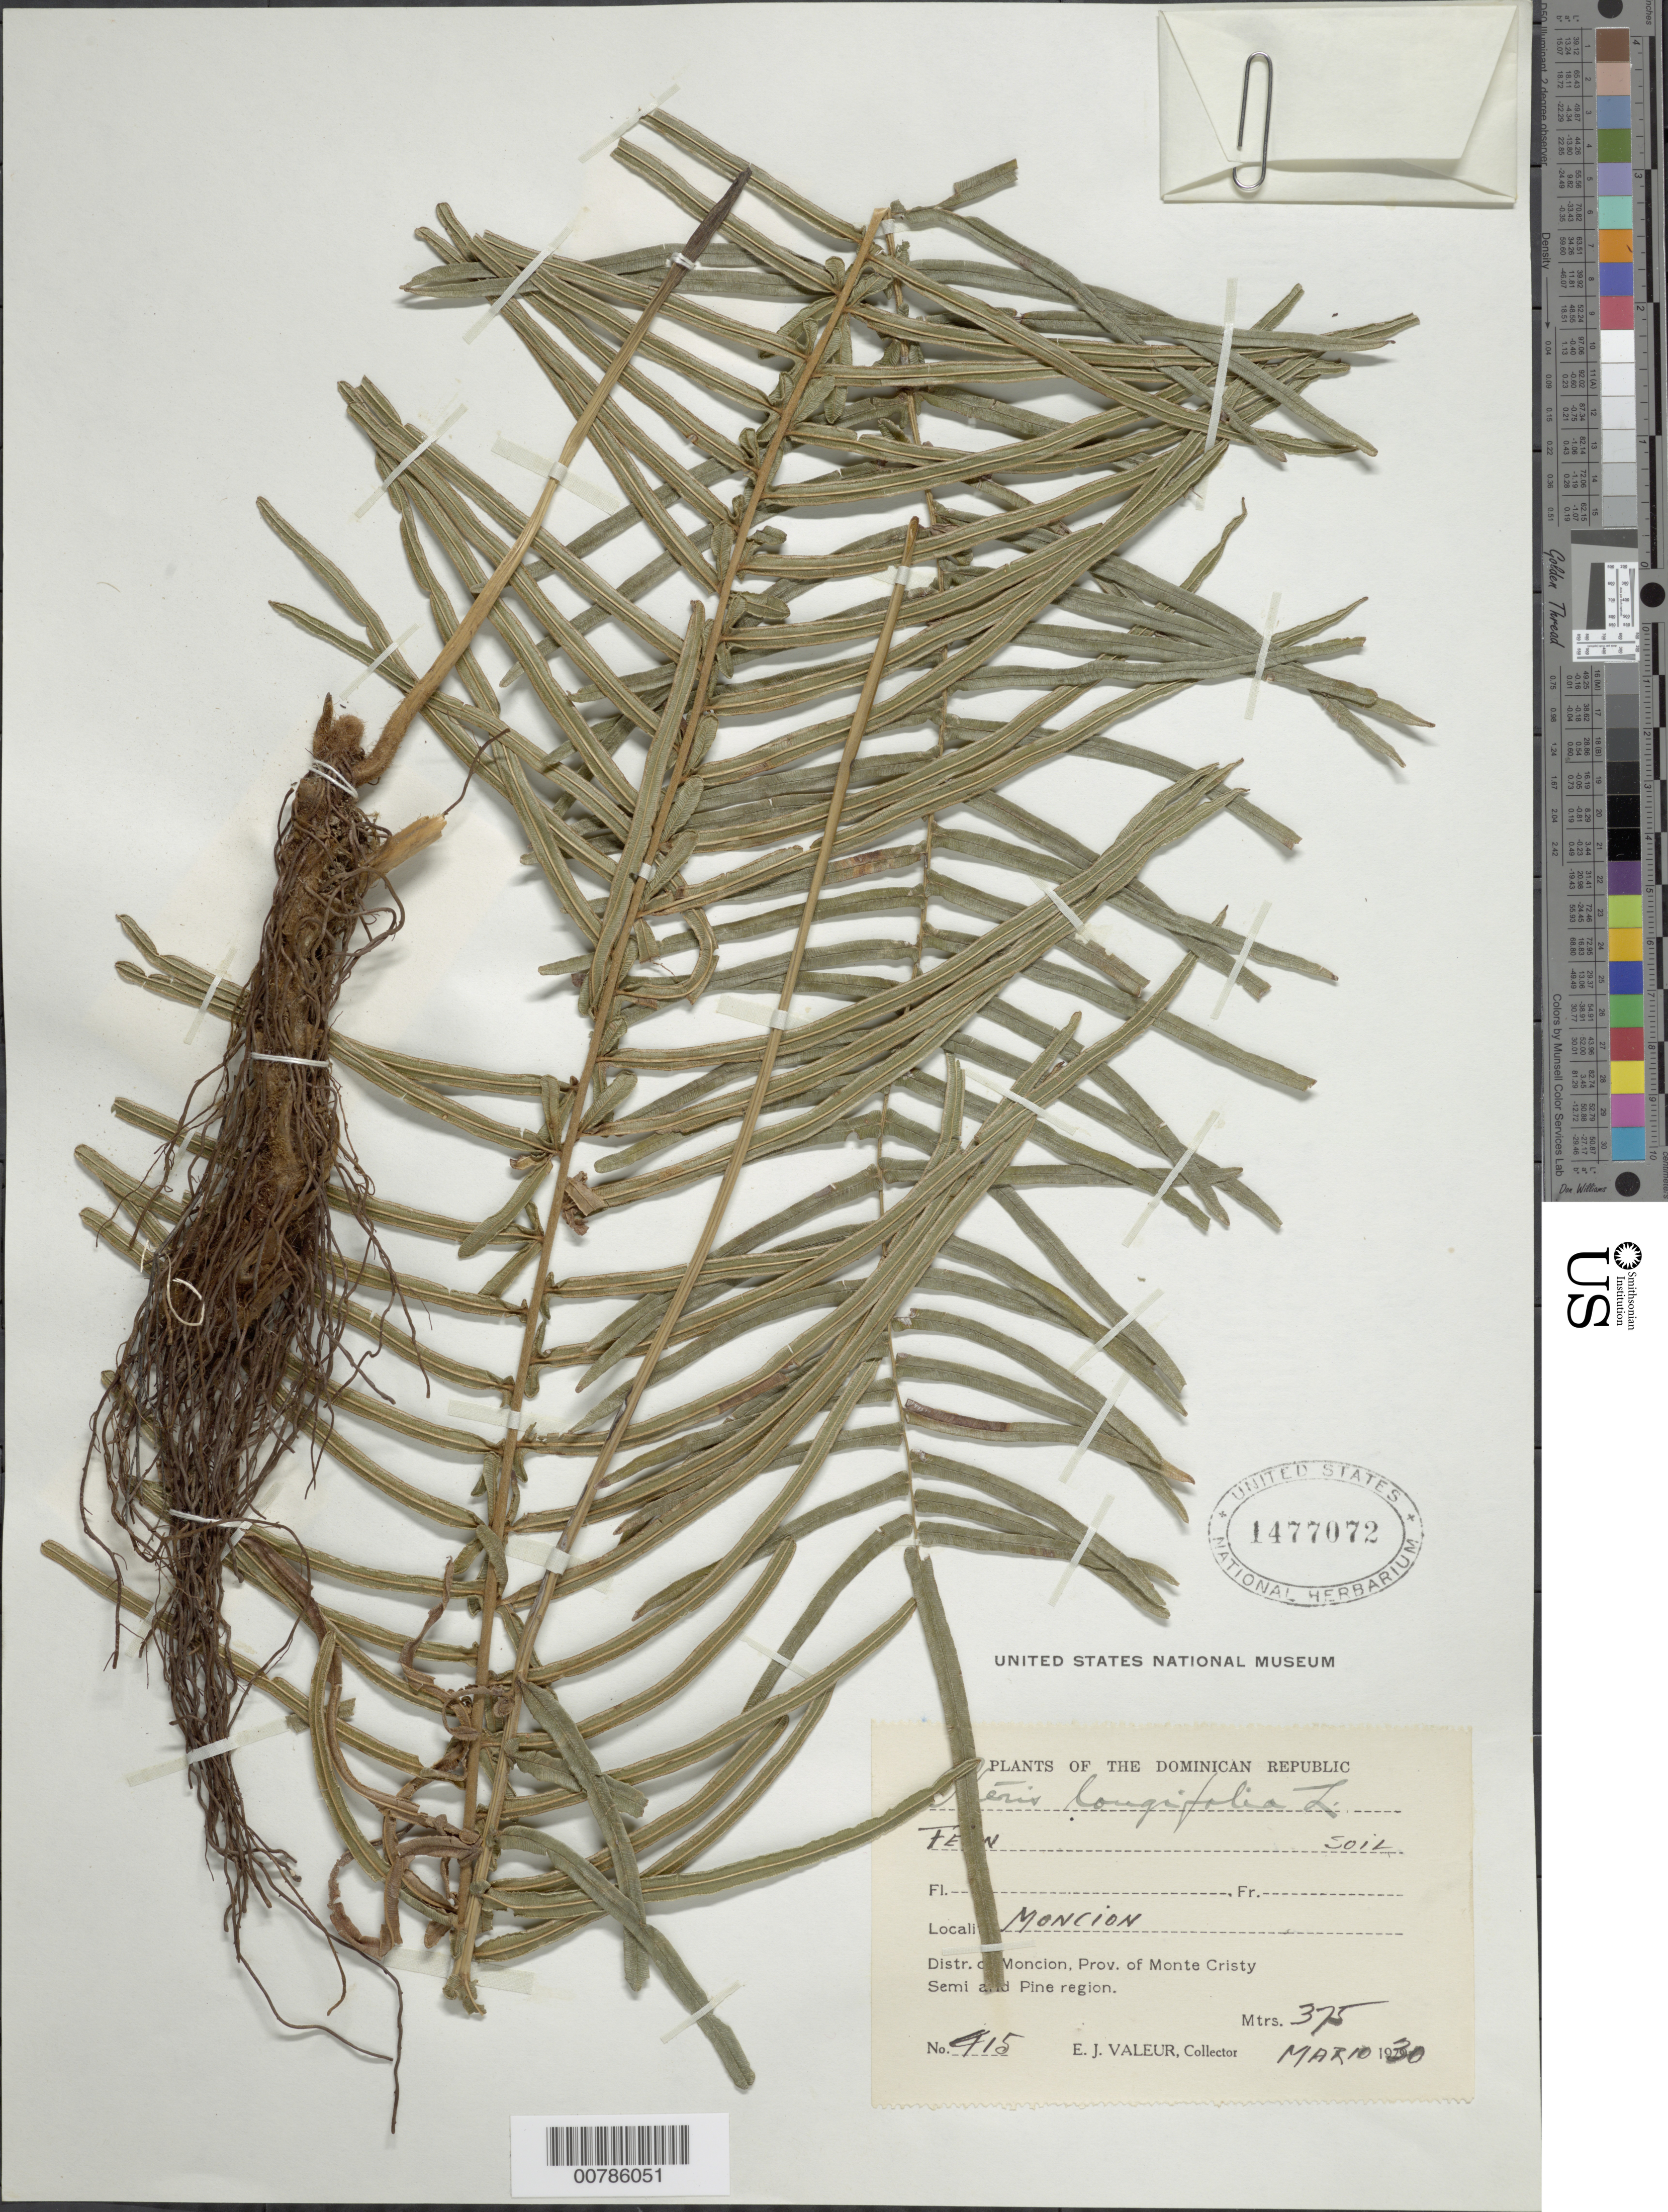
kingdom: Plantae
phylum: Tracheophyta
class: Polypodiopsida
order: Polypodiales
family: Pteridaceae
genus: Pteris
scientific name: Pteris longifolia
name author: L.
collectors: E. Valeur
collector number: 415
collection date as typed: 10 Mar 1930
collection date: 1930-03-10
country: Dominican Republic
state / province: Monte Cristi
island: Hispaniola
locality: Dist. Moncion, Moncion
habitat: Semi and pine region, soil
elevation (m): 375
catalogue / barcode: US 1477072